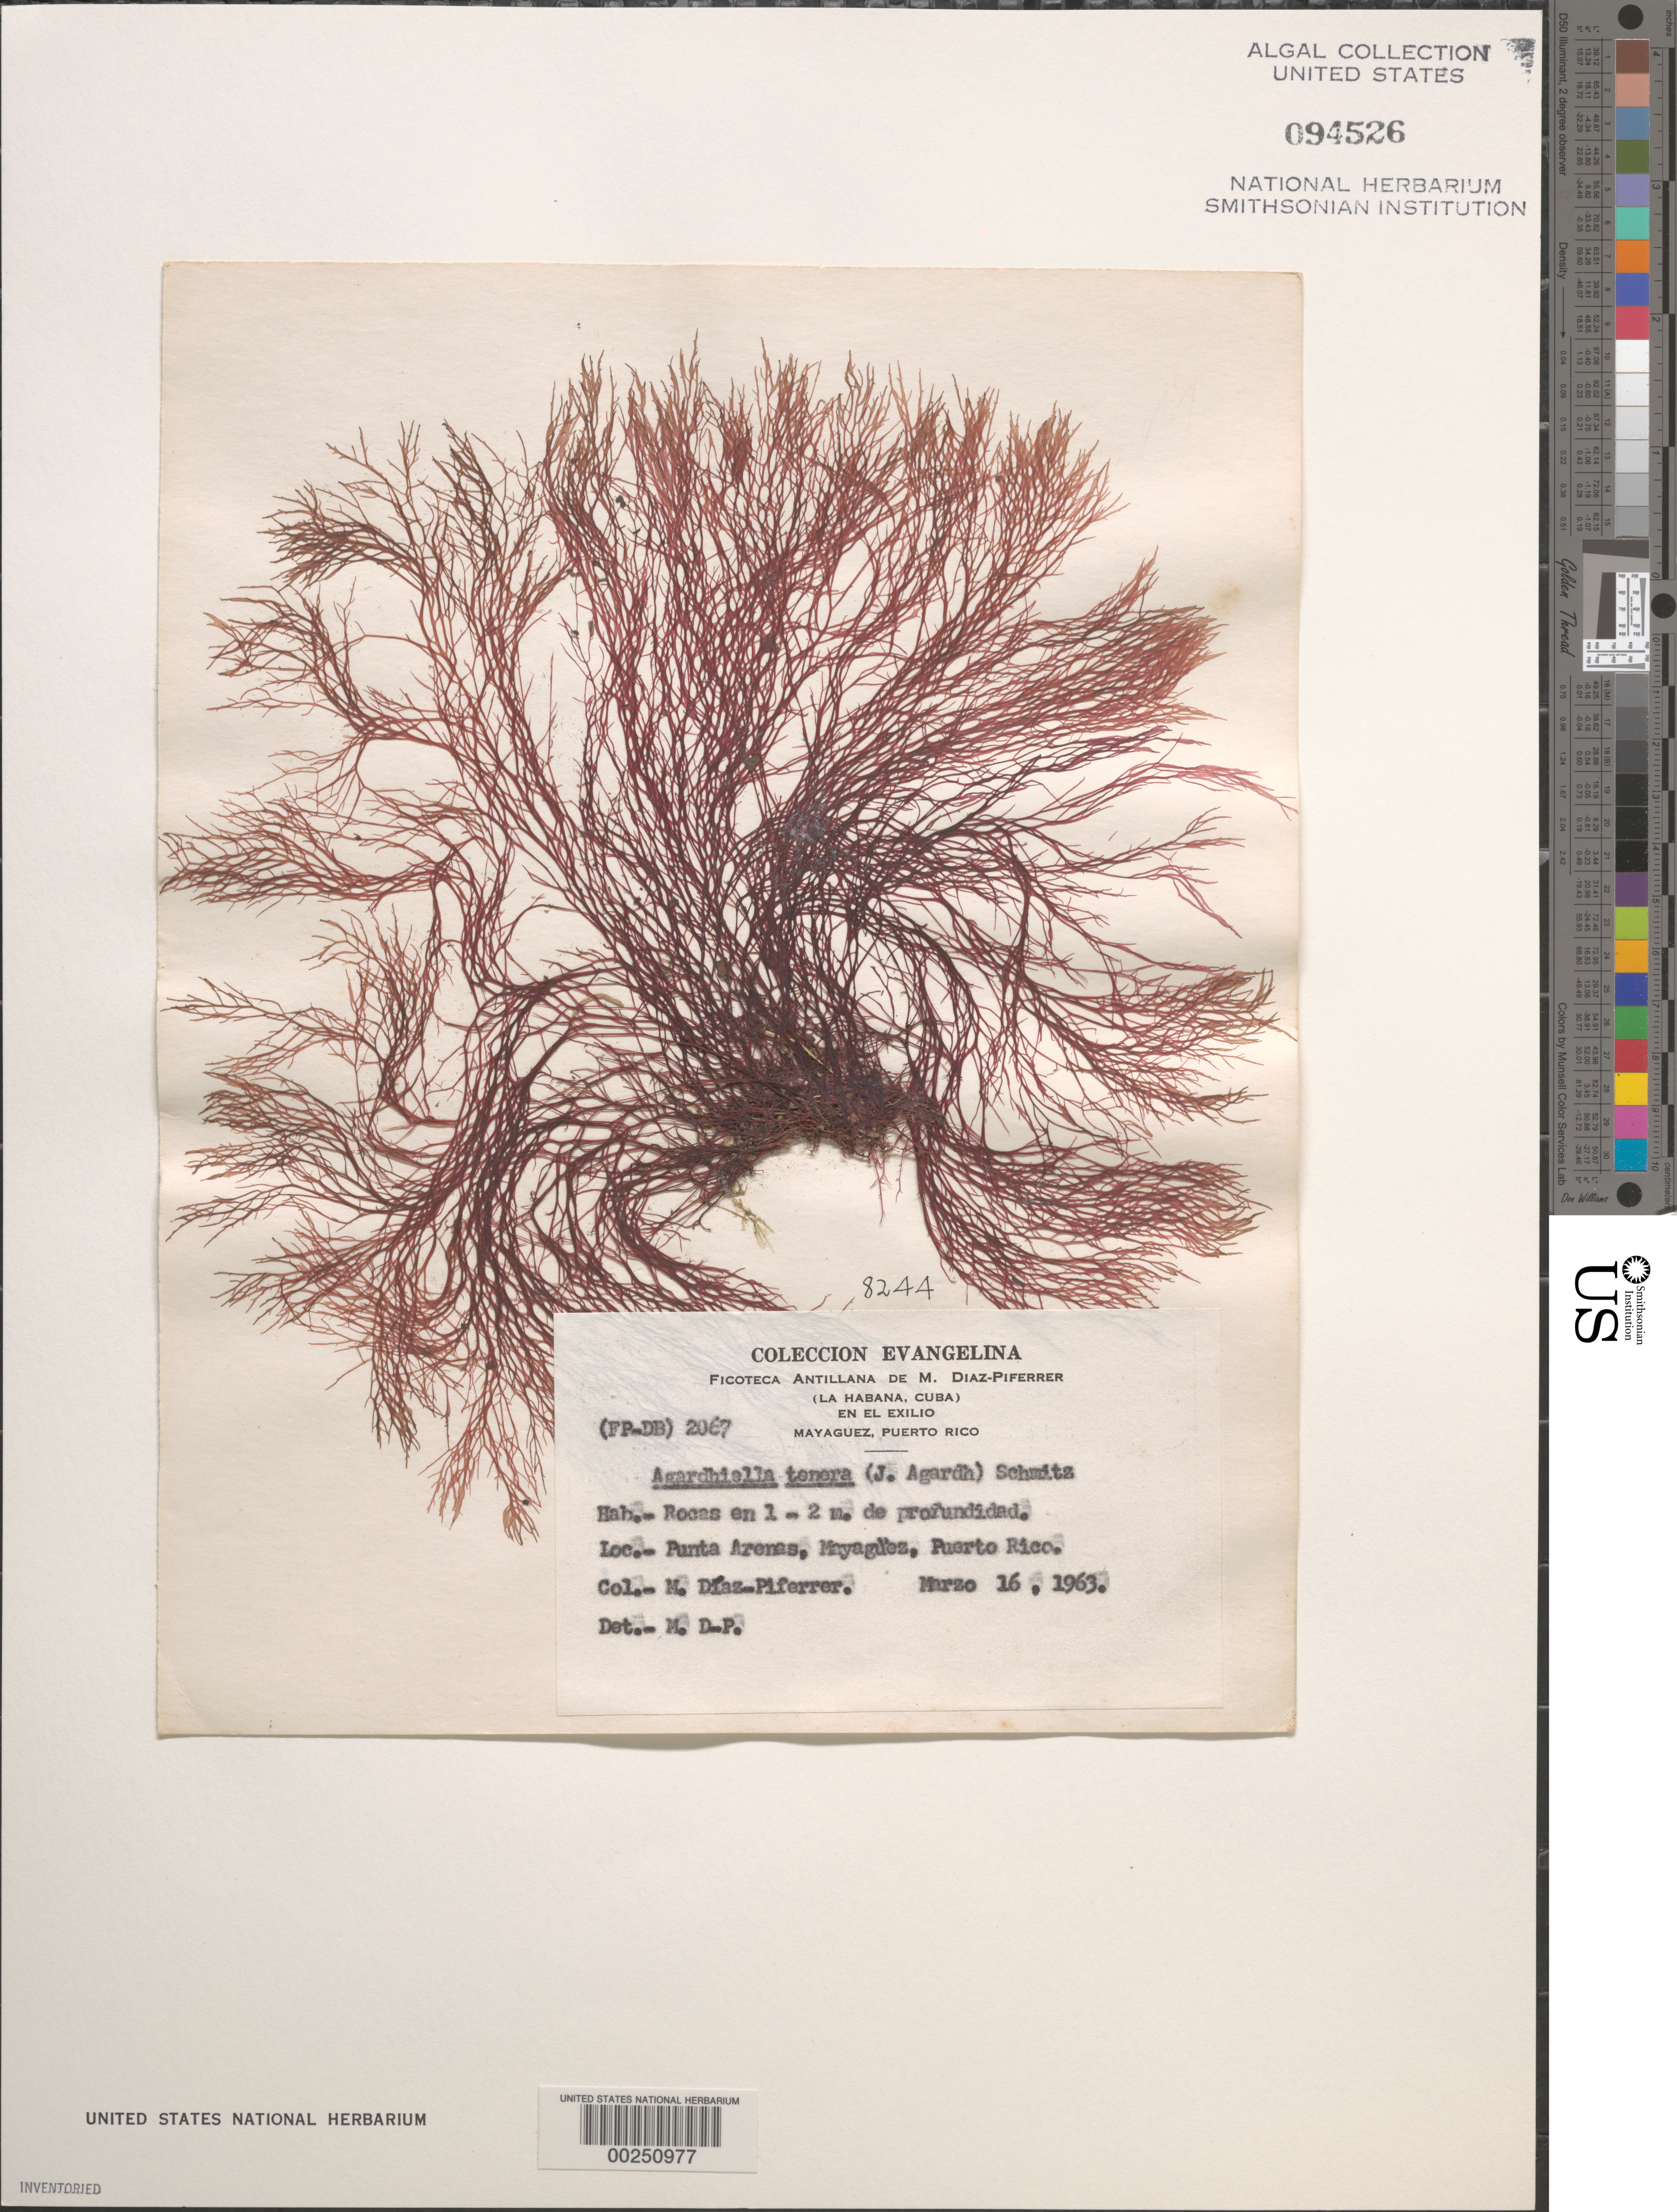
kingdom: Plantae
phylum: Rhodophyta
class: Florideophyceae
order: Gigartinales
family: Solieriaceae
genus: Agardhiella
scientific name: Agardhiella tenera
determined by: Diaz-Piferrer, M.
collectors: M. Diaz-Piferrer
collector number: (FP-DB) 2067 & 8244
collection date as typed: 16 Mar 1963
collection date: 1963-03-16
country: Puerto Rico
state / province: Mayaguez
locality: Punta arenas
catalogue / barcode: US 94526